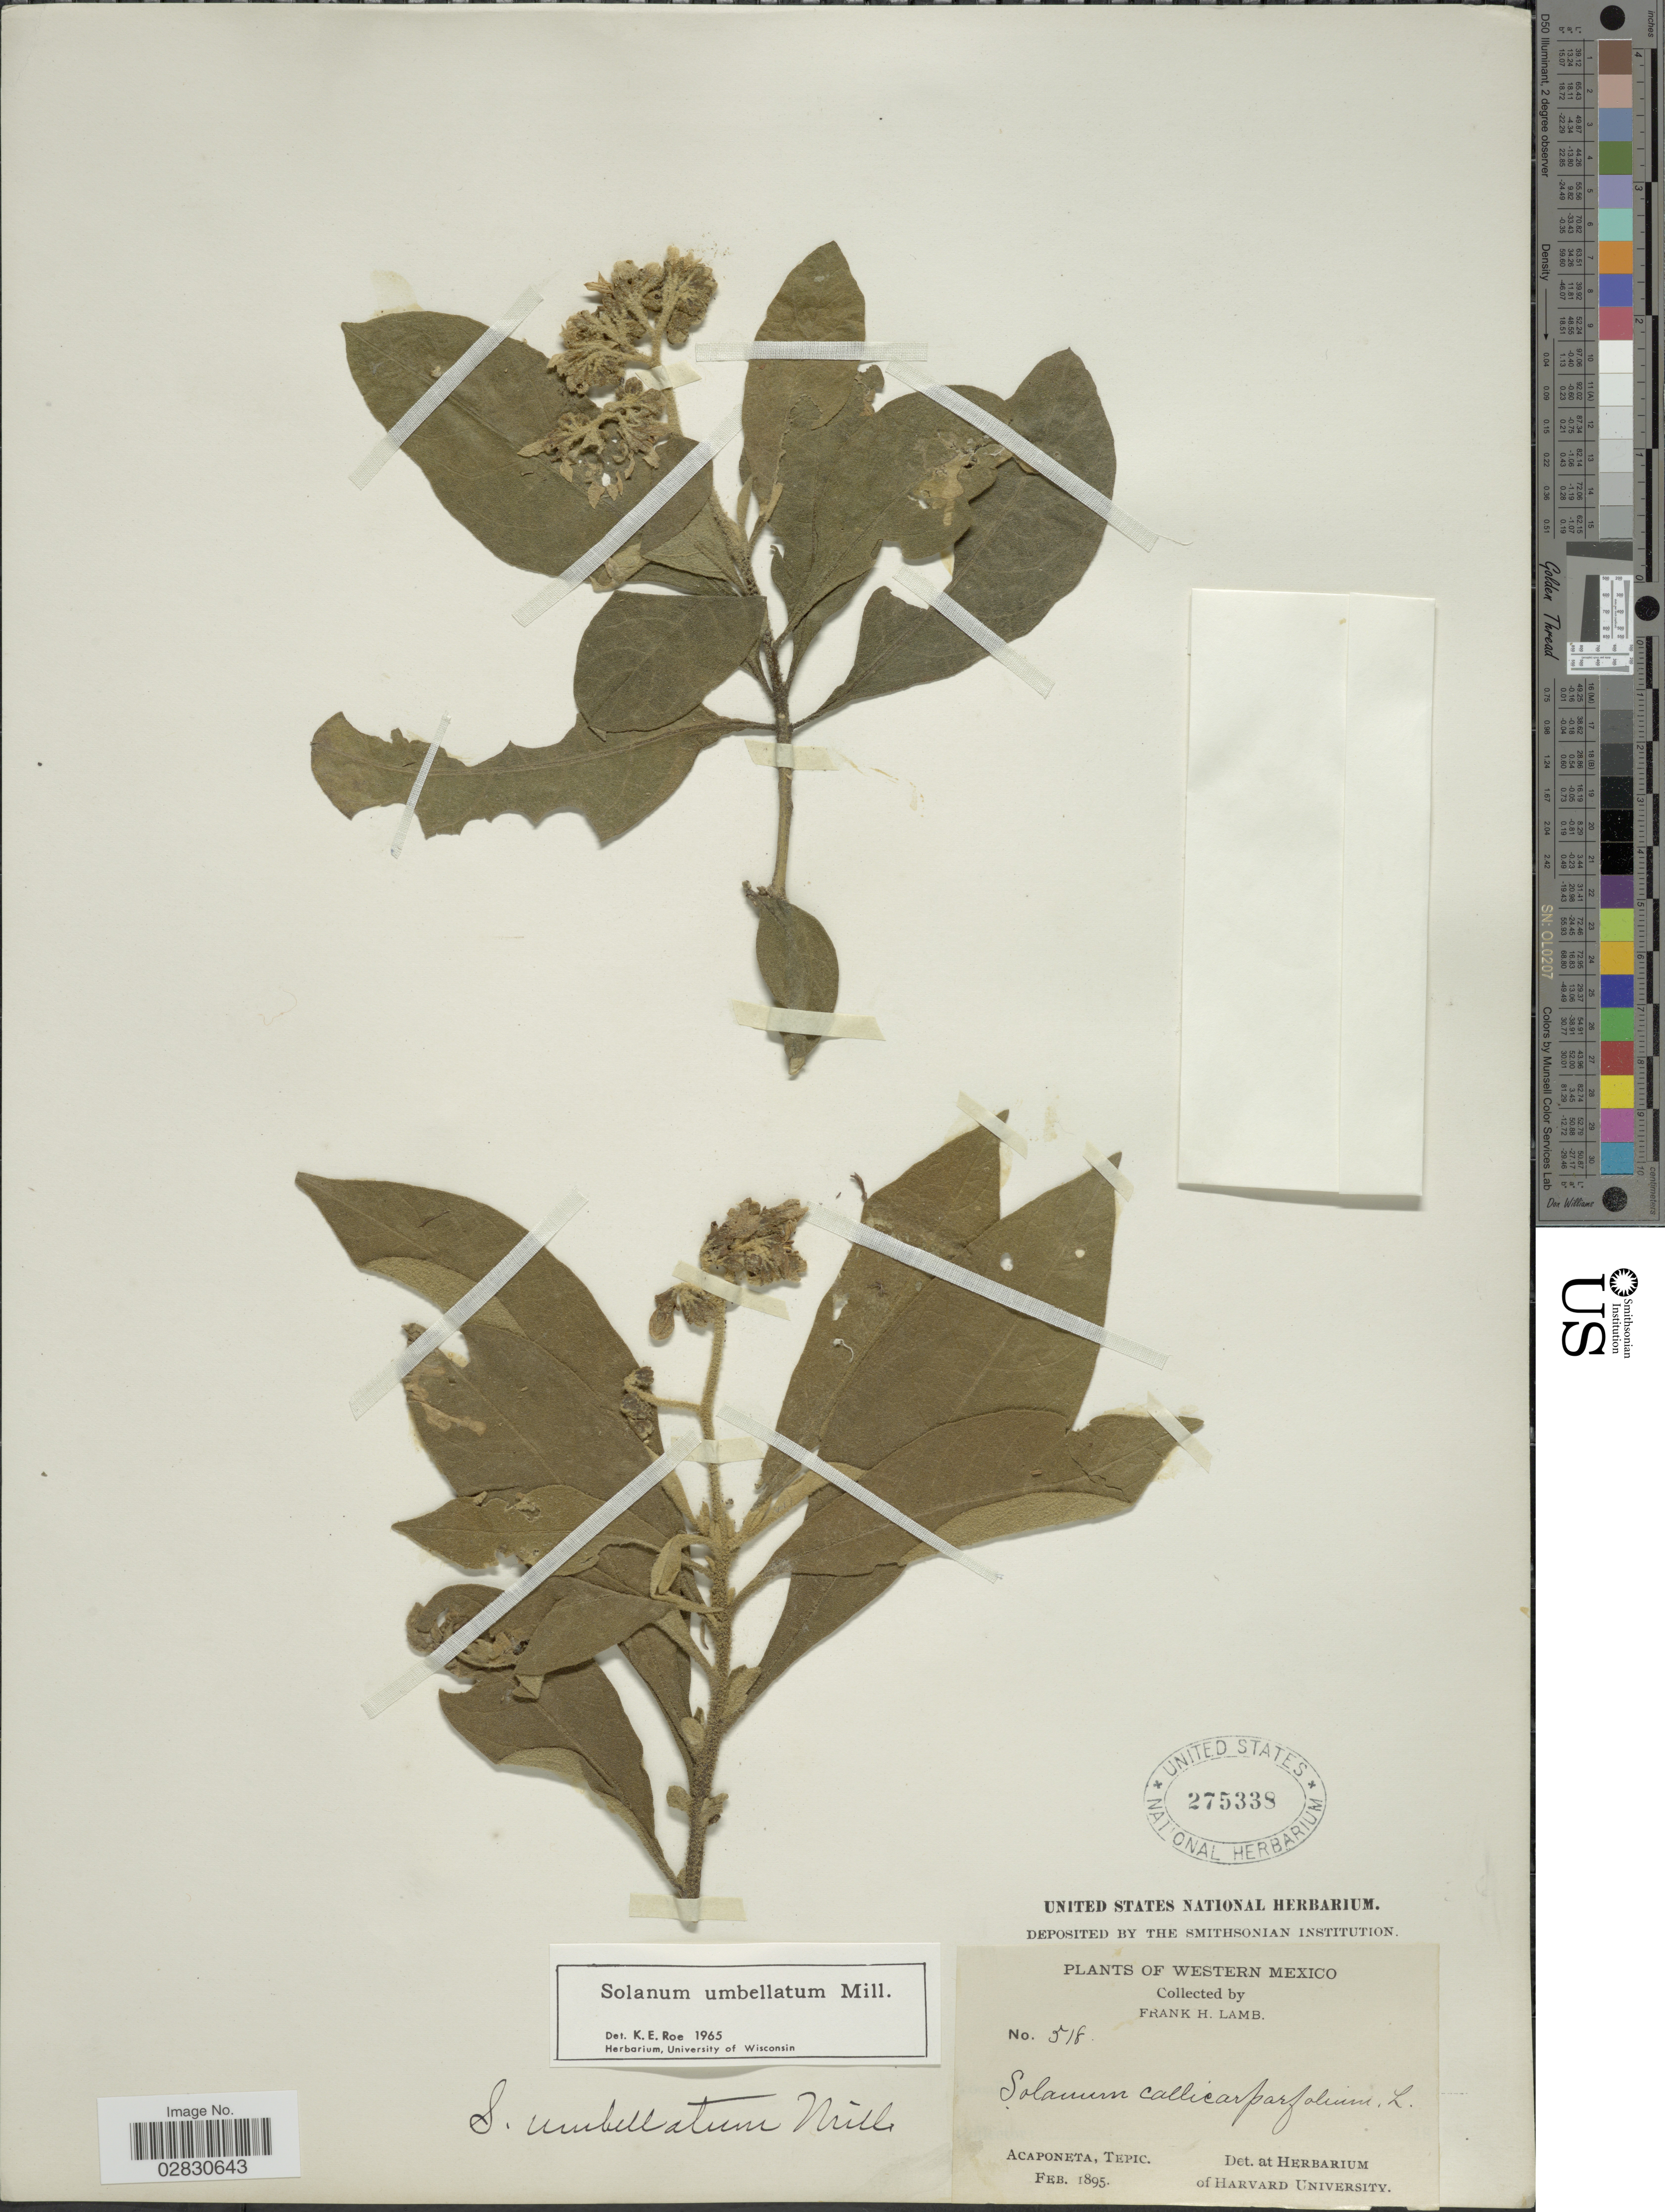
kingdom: Plantae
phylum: Tracheophyta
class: Magnoliopsida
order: Solanales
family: Solanaceae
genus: Solanum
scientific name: Solanum umbellatum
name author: Mill.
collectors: F. H. Lamb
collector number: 518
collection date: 1895-02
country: Mexico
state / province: Nayarit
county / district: Acaponeta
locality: Acaponeta, Tepic Territory [now Nayarit].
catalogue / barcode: US 275338